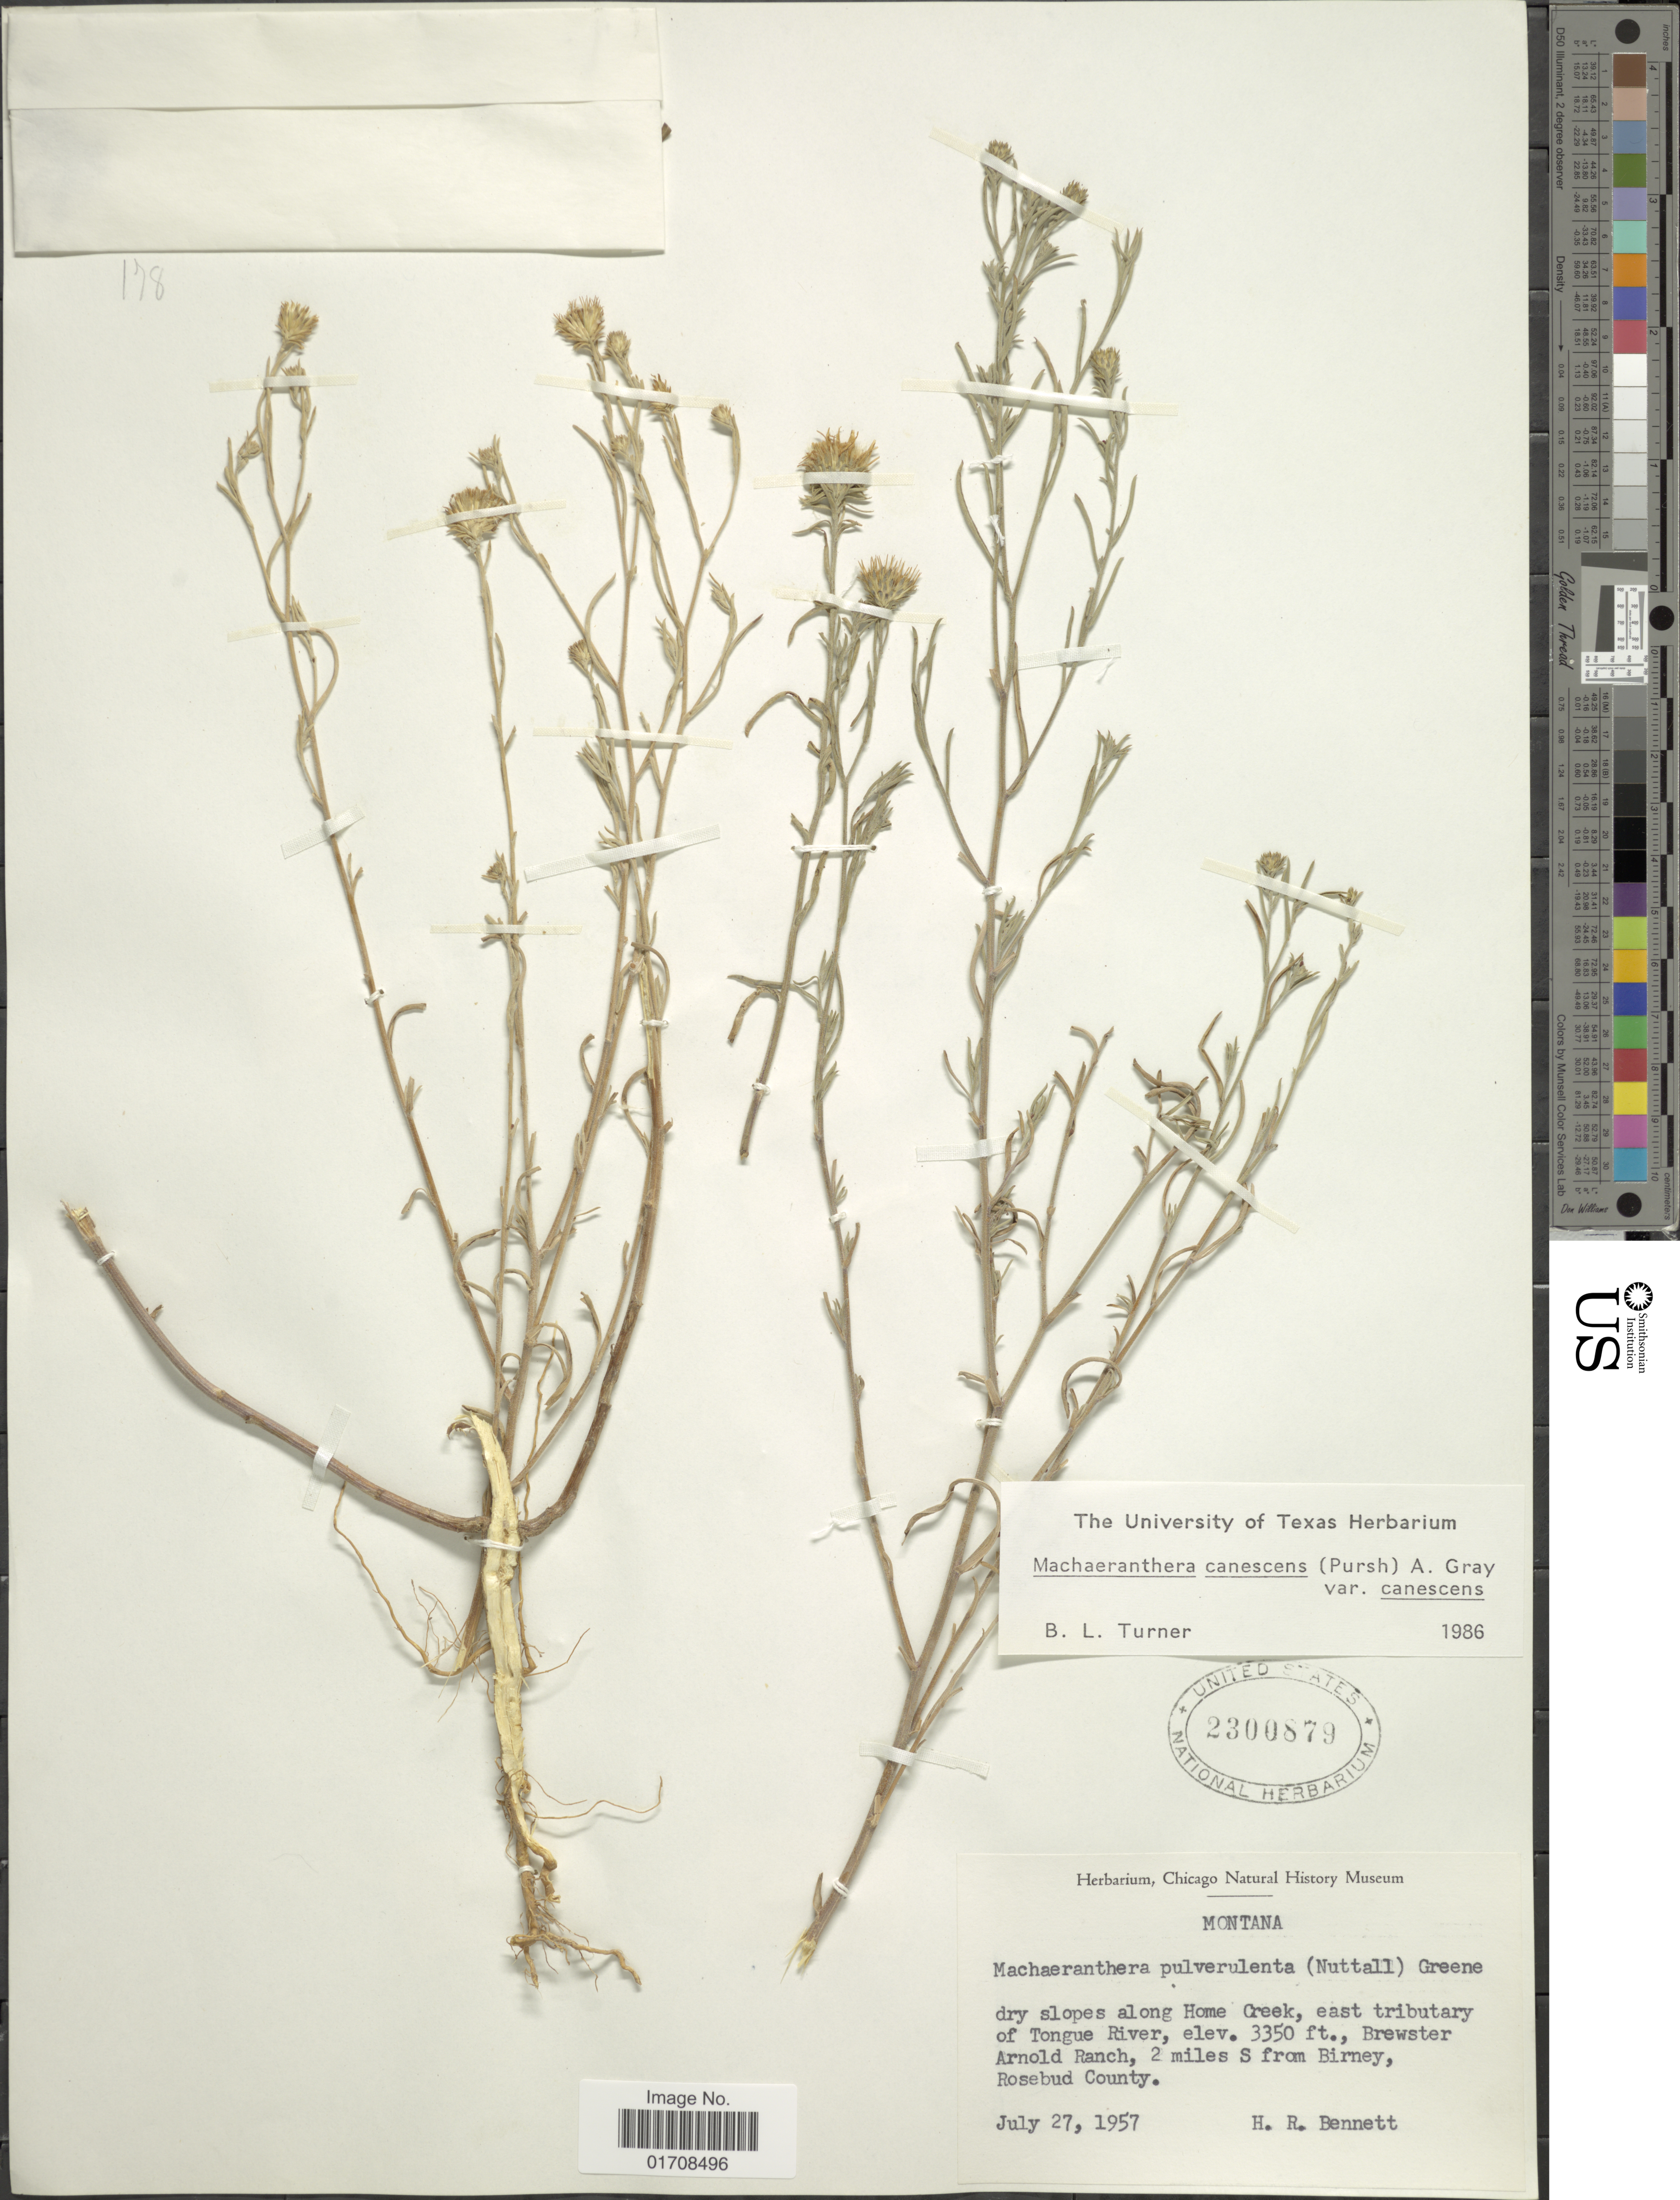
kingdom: Plantae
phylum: Tracheophyta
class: Magnoliopsida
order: Asterales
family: Asteraceae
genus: Machaeranthera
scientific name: Machaeranthera canescens var. canescens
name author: (Pursh) A. Gray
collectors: H. R. Bennett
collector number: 178?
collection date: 1957-07-27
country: United States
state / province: Montana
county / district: Rosebud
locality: Along Home Creek, E tributary of Tongue River, Brewster Arnold Ranch, 2 miles S from Birney.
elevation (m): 1021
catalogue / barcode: US 2300879